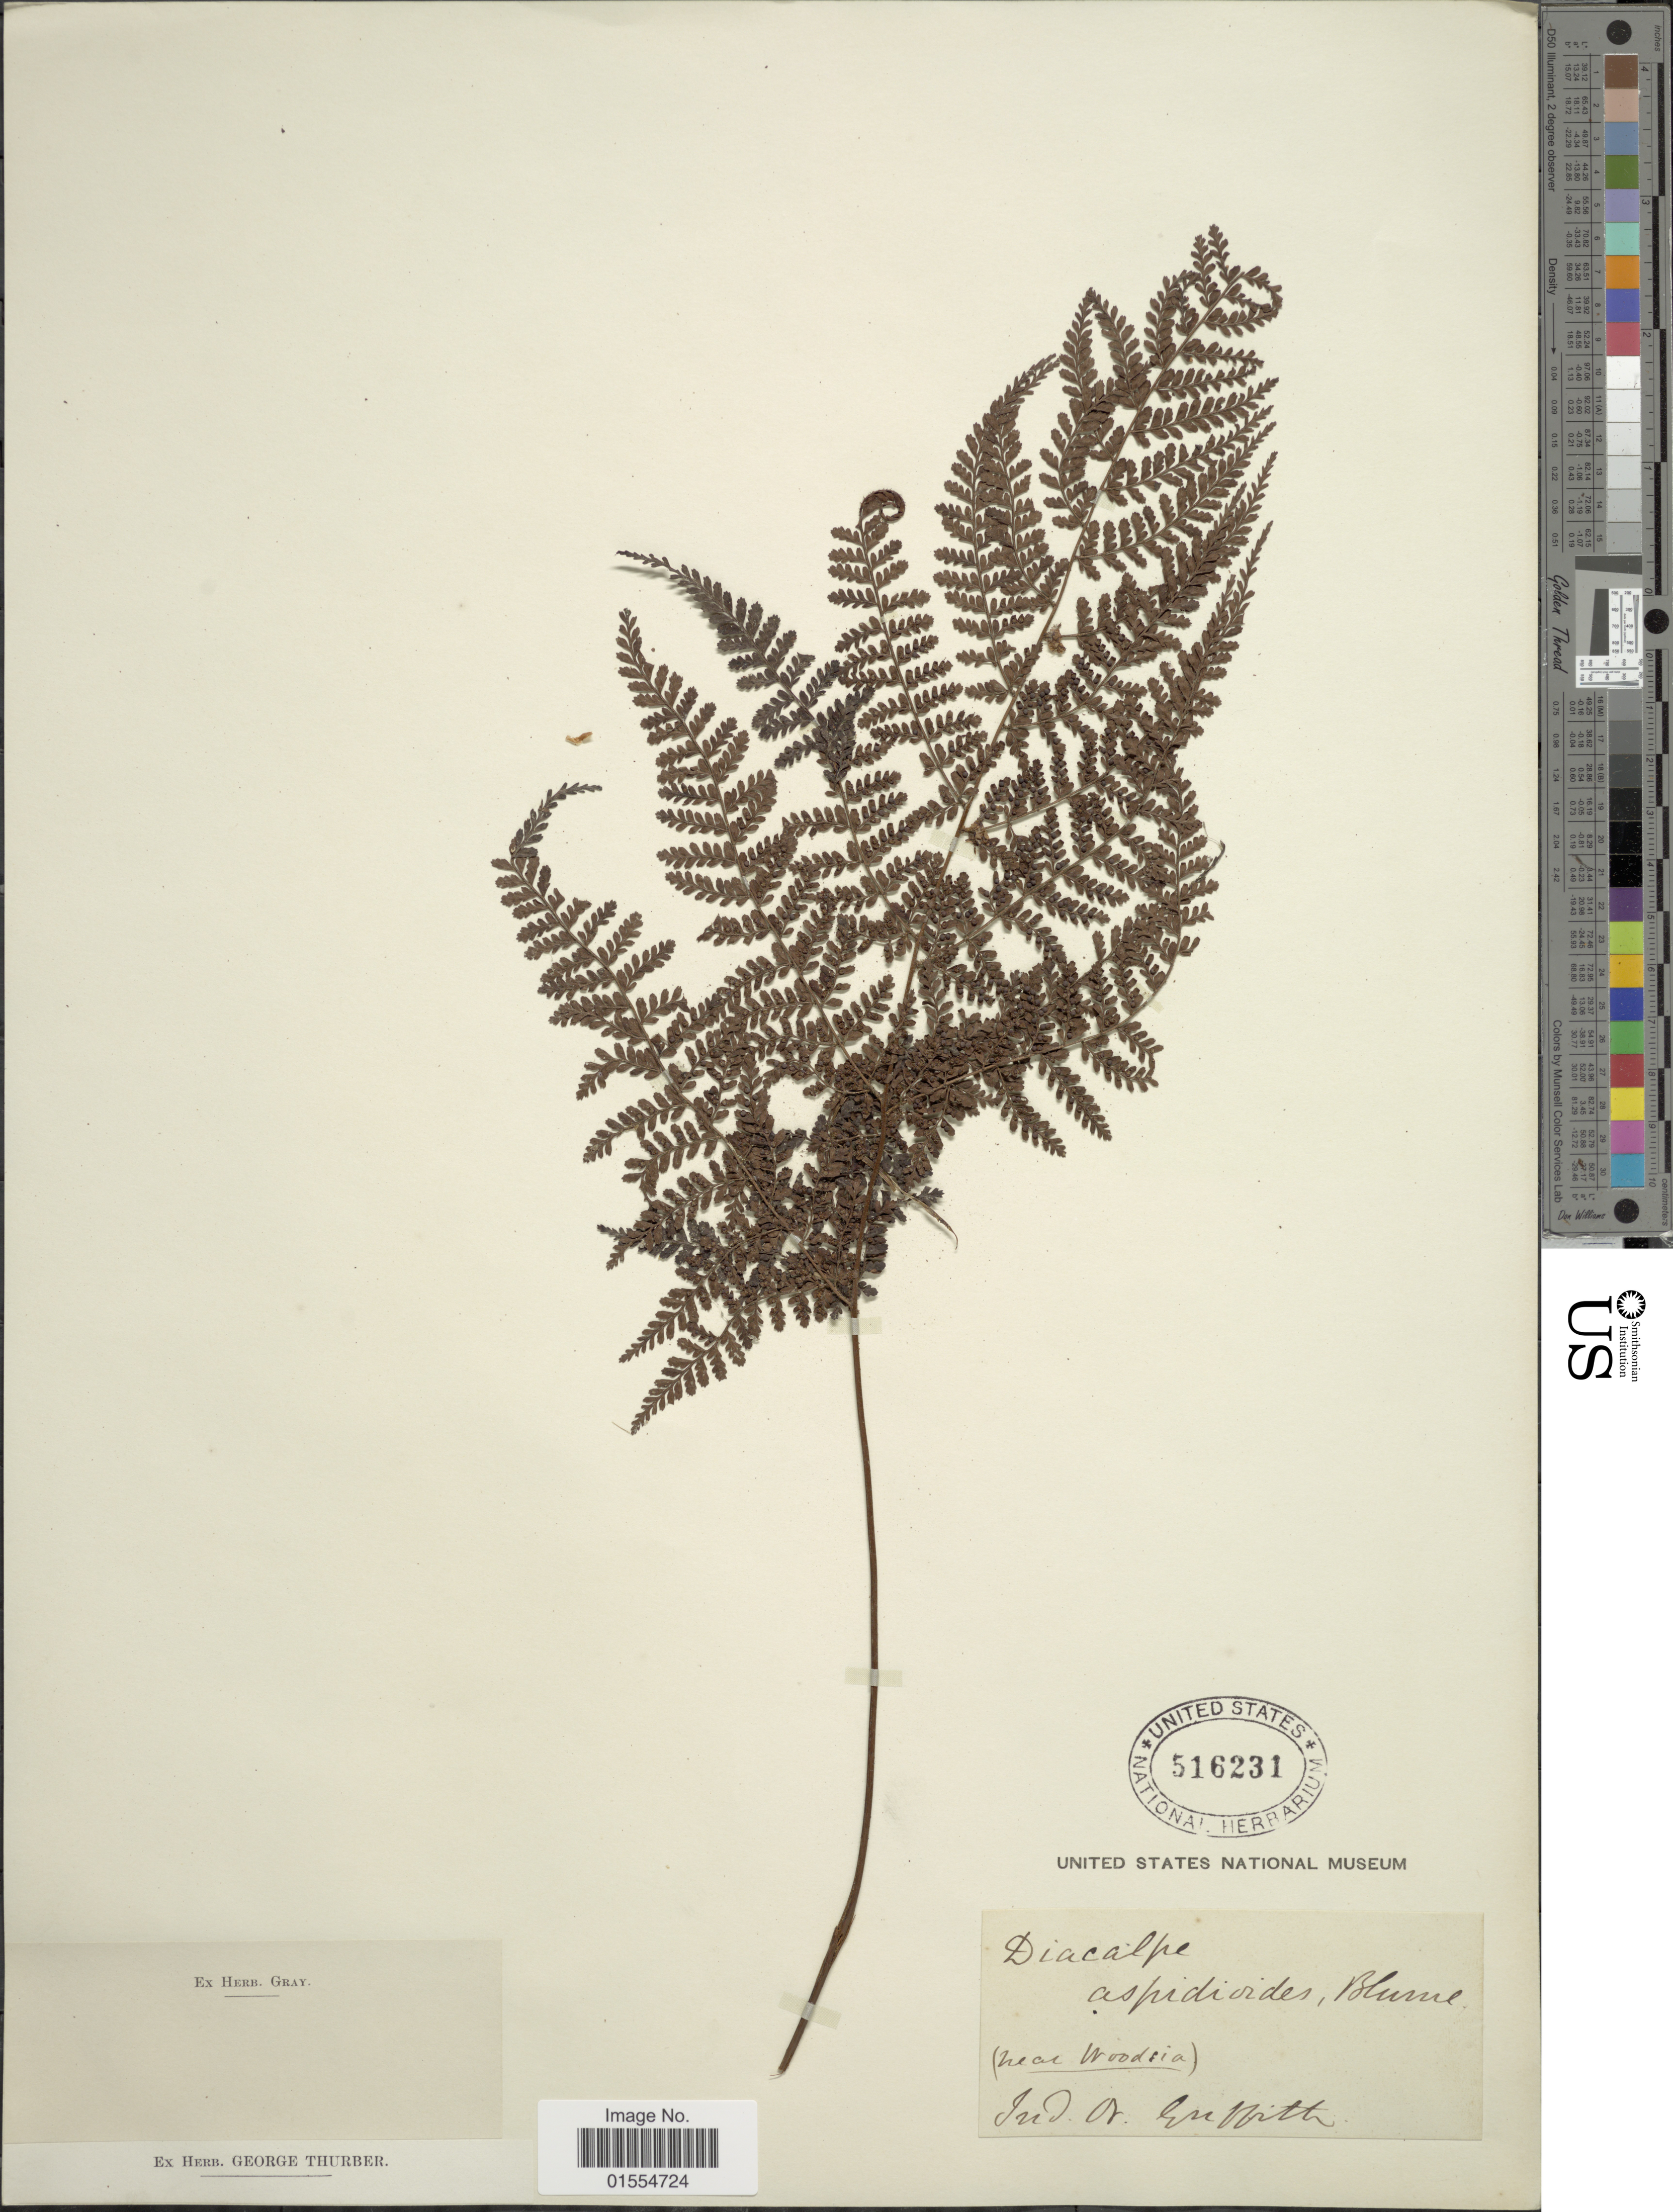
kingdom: Plantae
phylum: Tracheophyta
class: Polypodiopsida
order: Polypodiales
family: Dryopteridaceae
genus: Dryopteris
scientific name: Dryopteris pseudocaenopteris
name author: (Kunze) Li Bing Zhang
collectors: -. Griffith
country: India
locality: Near Woodia, Ind. Or.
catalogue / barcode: US 516231